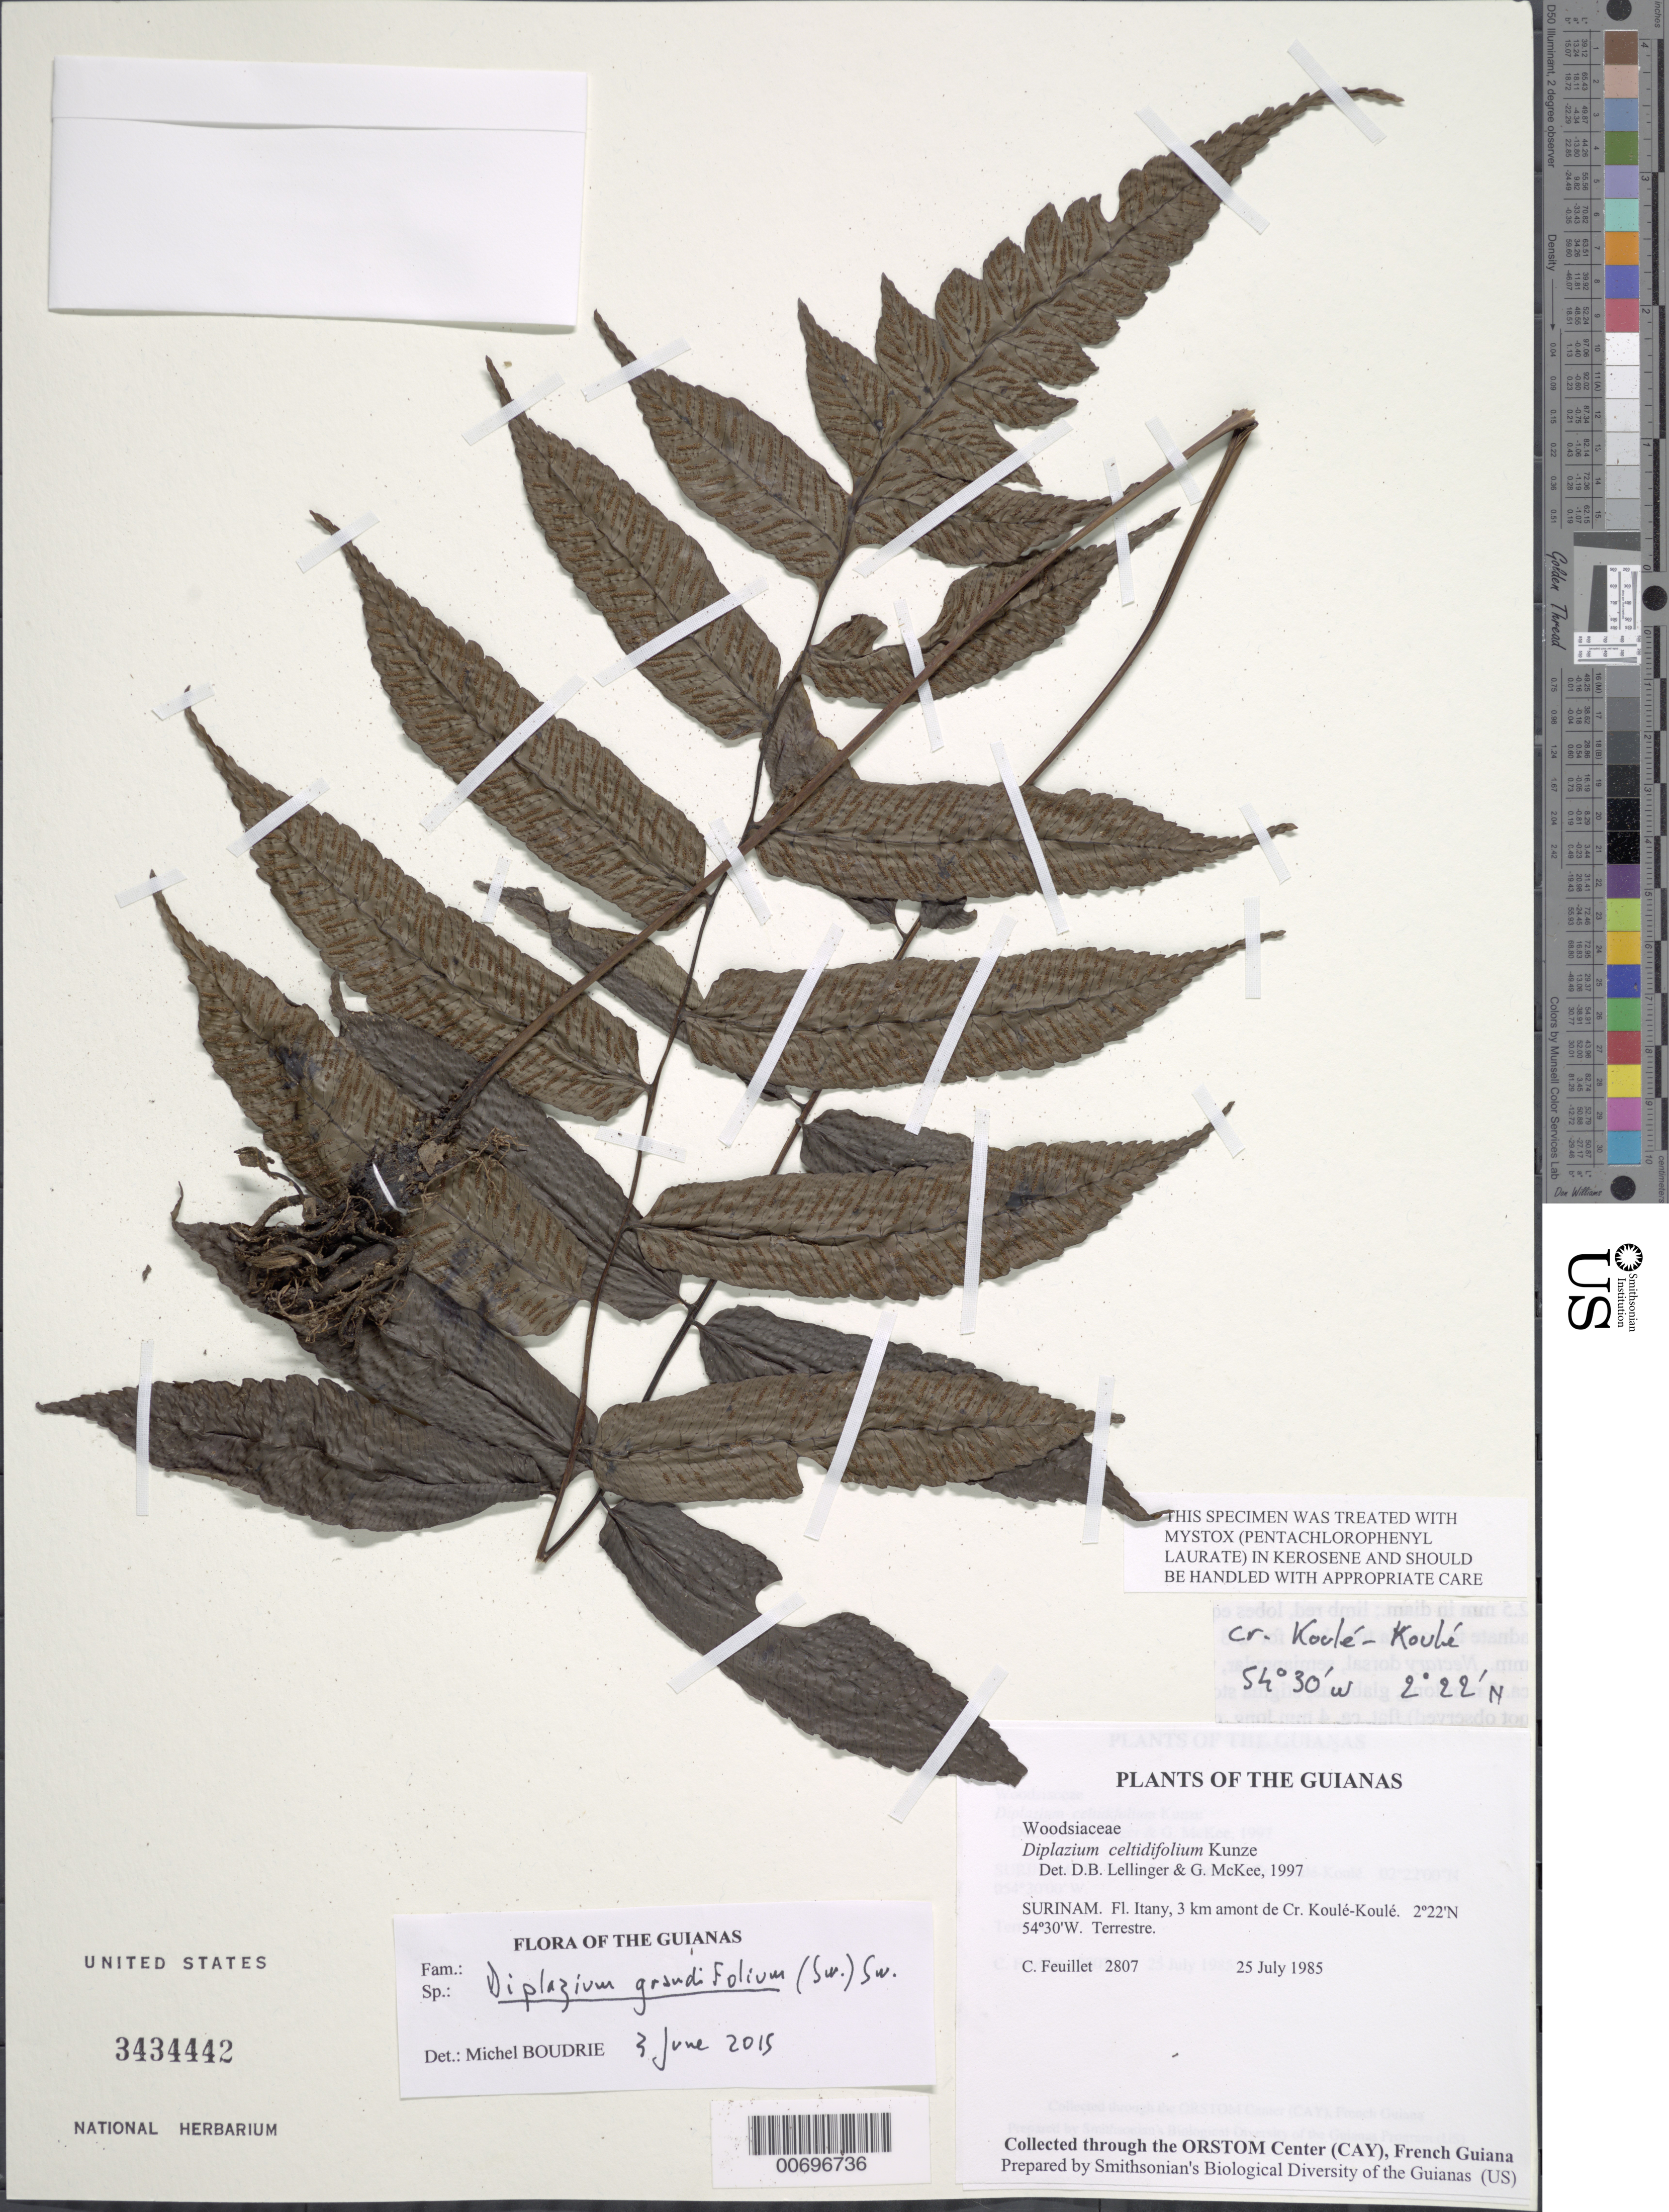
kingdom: Plantae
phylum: Tracheophyta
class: Polypodiopsida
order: Polypodiales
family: Athyriaceae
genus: Diplazium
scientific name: Diplazium grandifolium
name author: Sw.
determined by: Boudrie, M.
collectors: C. Feuillet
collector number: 2807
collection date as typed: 25 Jul 1985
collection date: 1985-07-25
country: Suriname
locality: Litani R., 3 km amont de Cr. Koulé-Koulé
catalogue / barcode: US 3434442